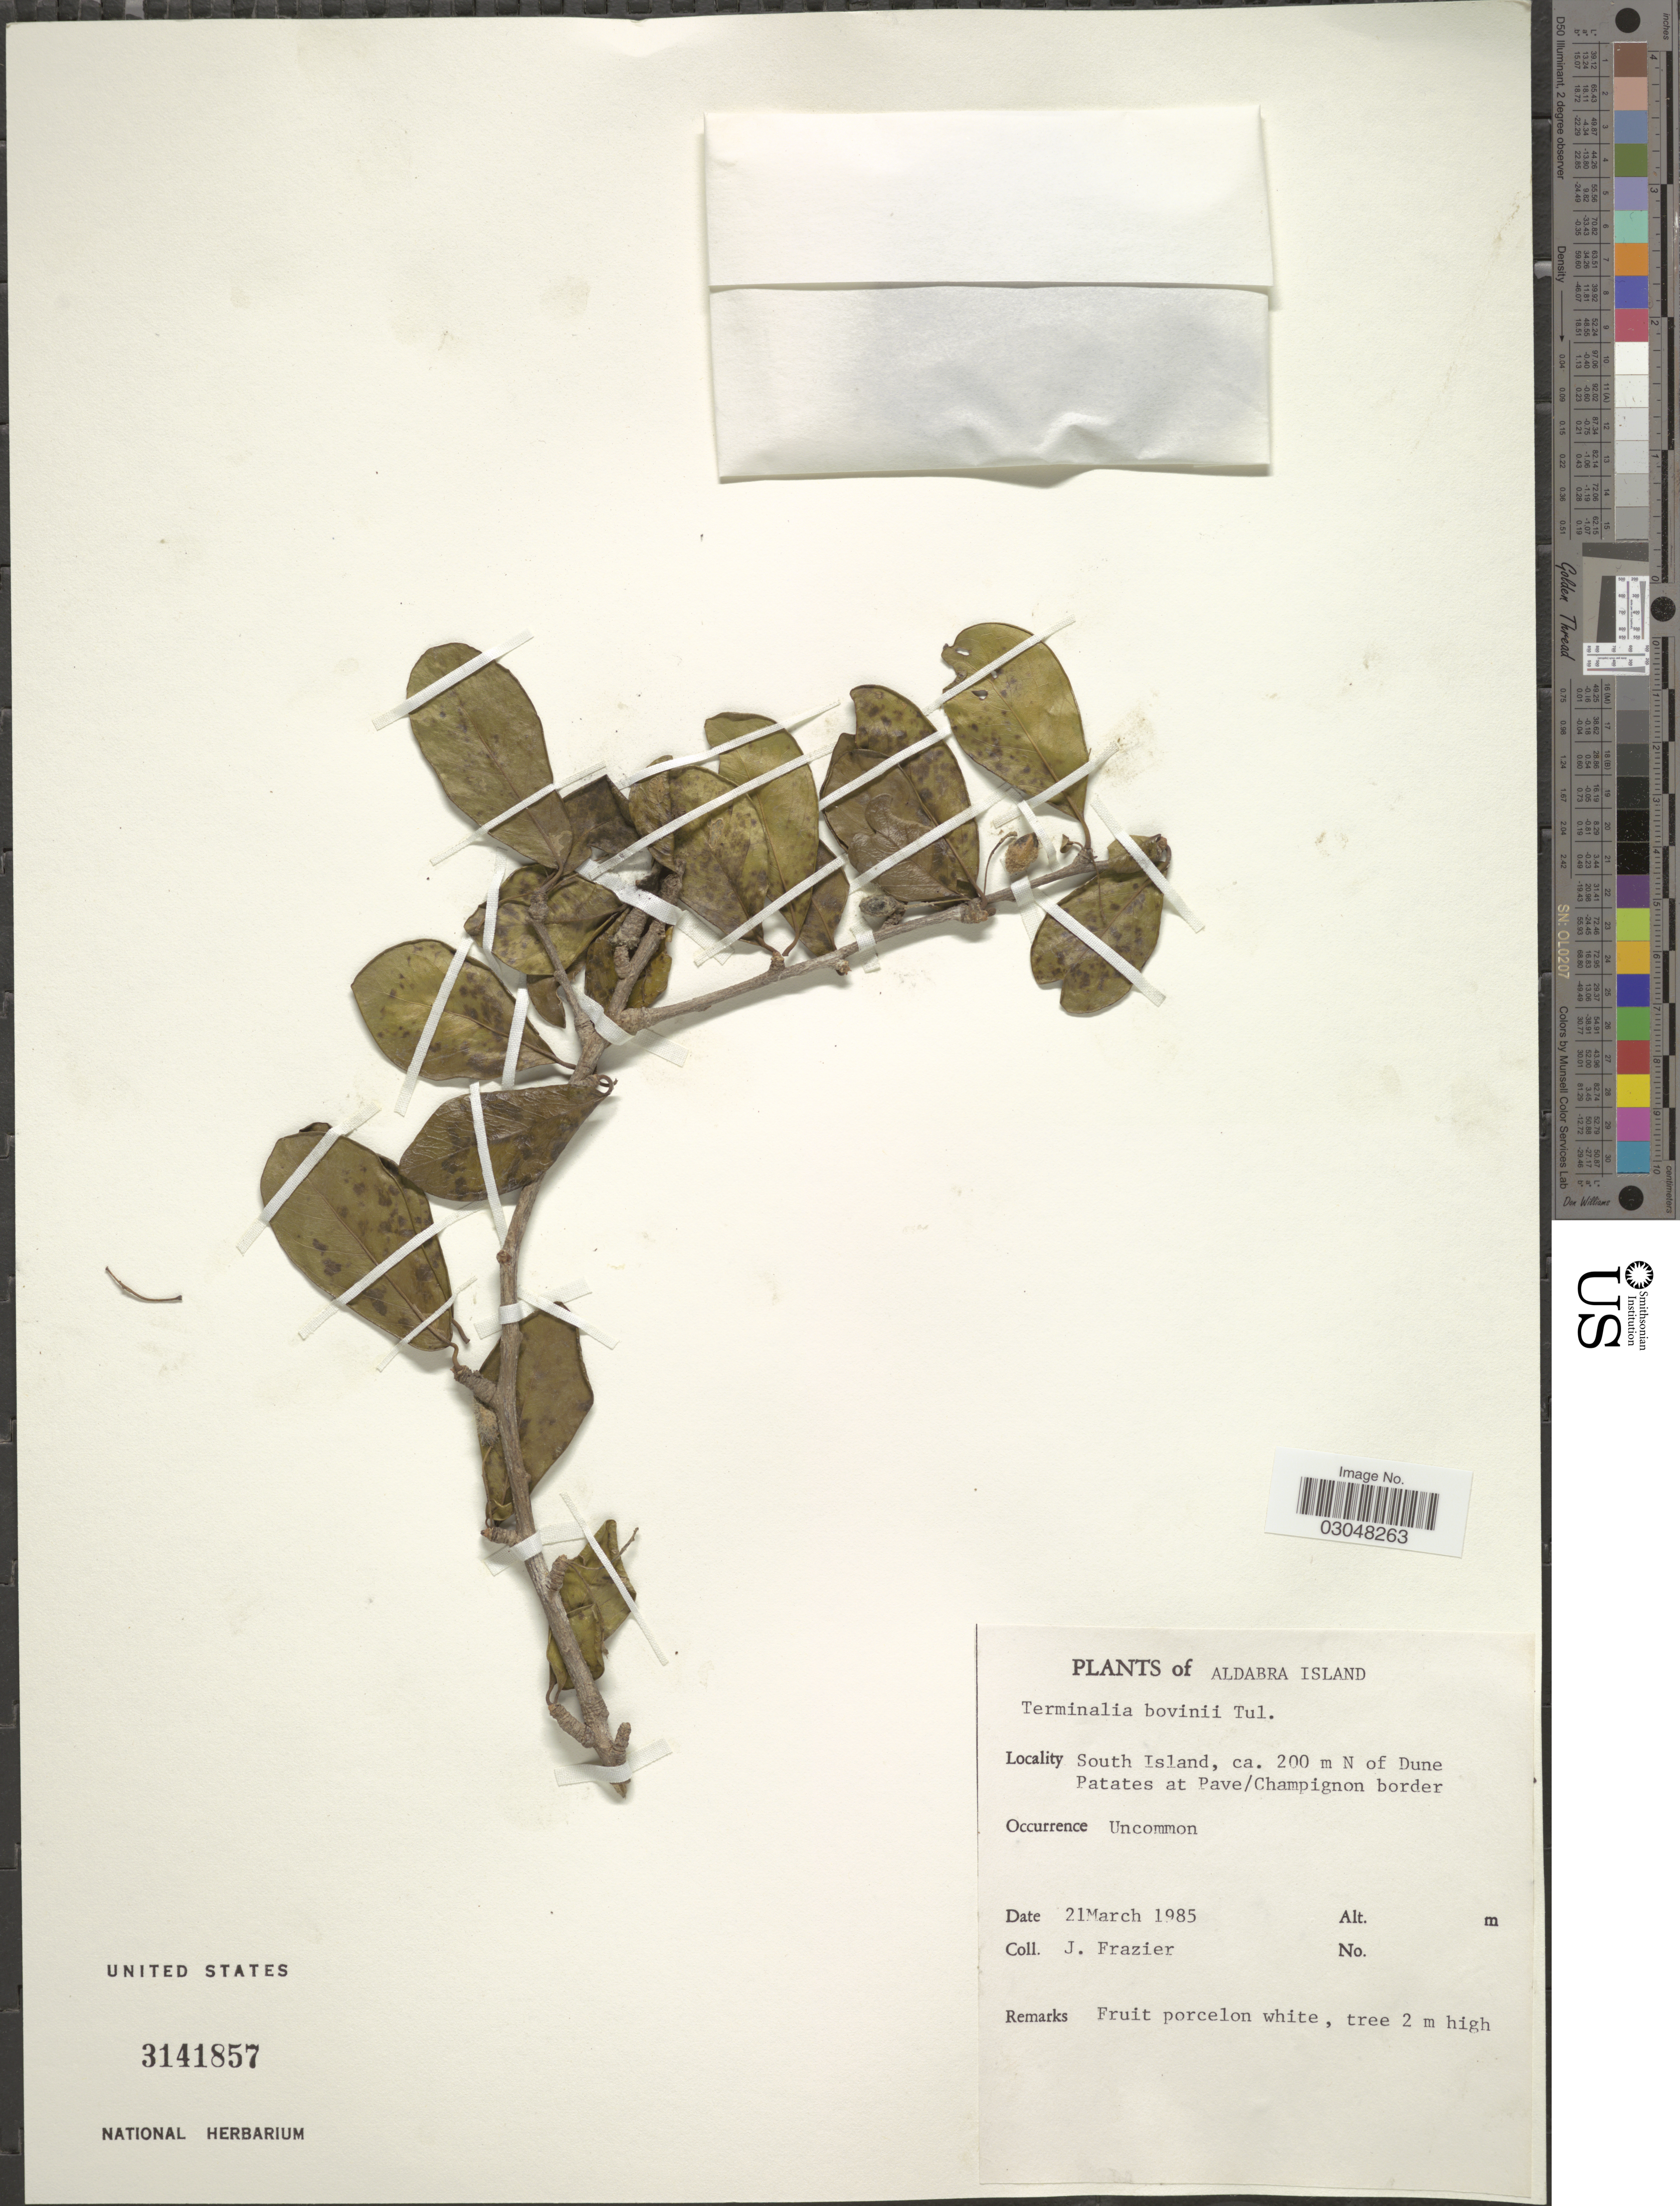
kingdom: Plantae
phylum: Tracheophyta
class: Magnoliopsida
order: Myrtales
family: Combretaceae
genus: Terminalia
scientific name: Terminalia boivinii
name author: Tul.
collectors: J. Frazier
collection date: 1985-03-21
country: Seychelles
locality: Aldabra Island. South Island, ca. 200 m N of Dune Patates at Pave/ Champignon border.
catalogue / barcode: US 3141857